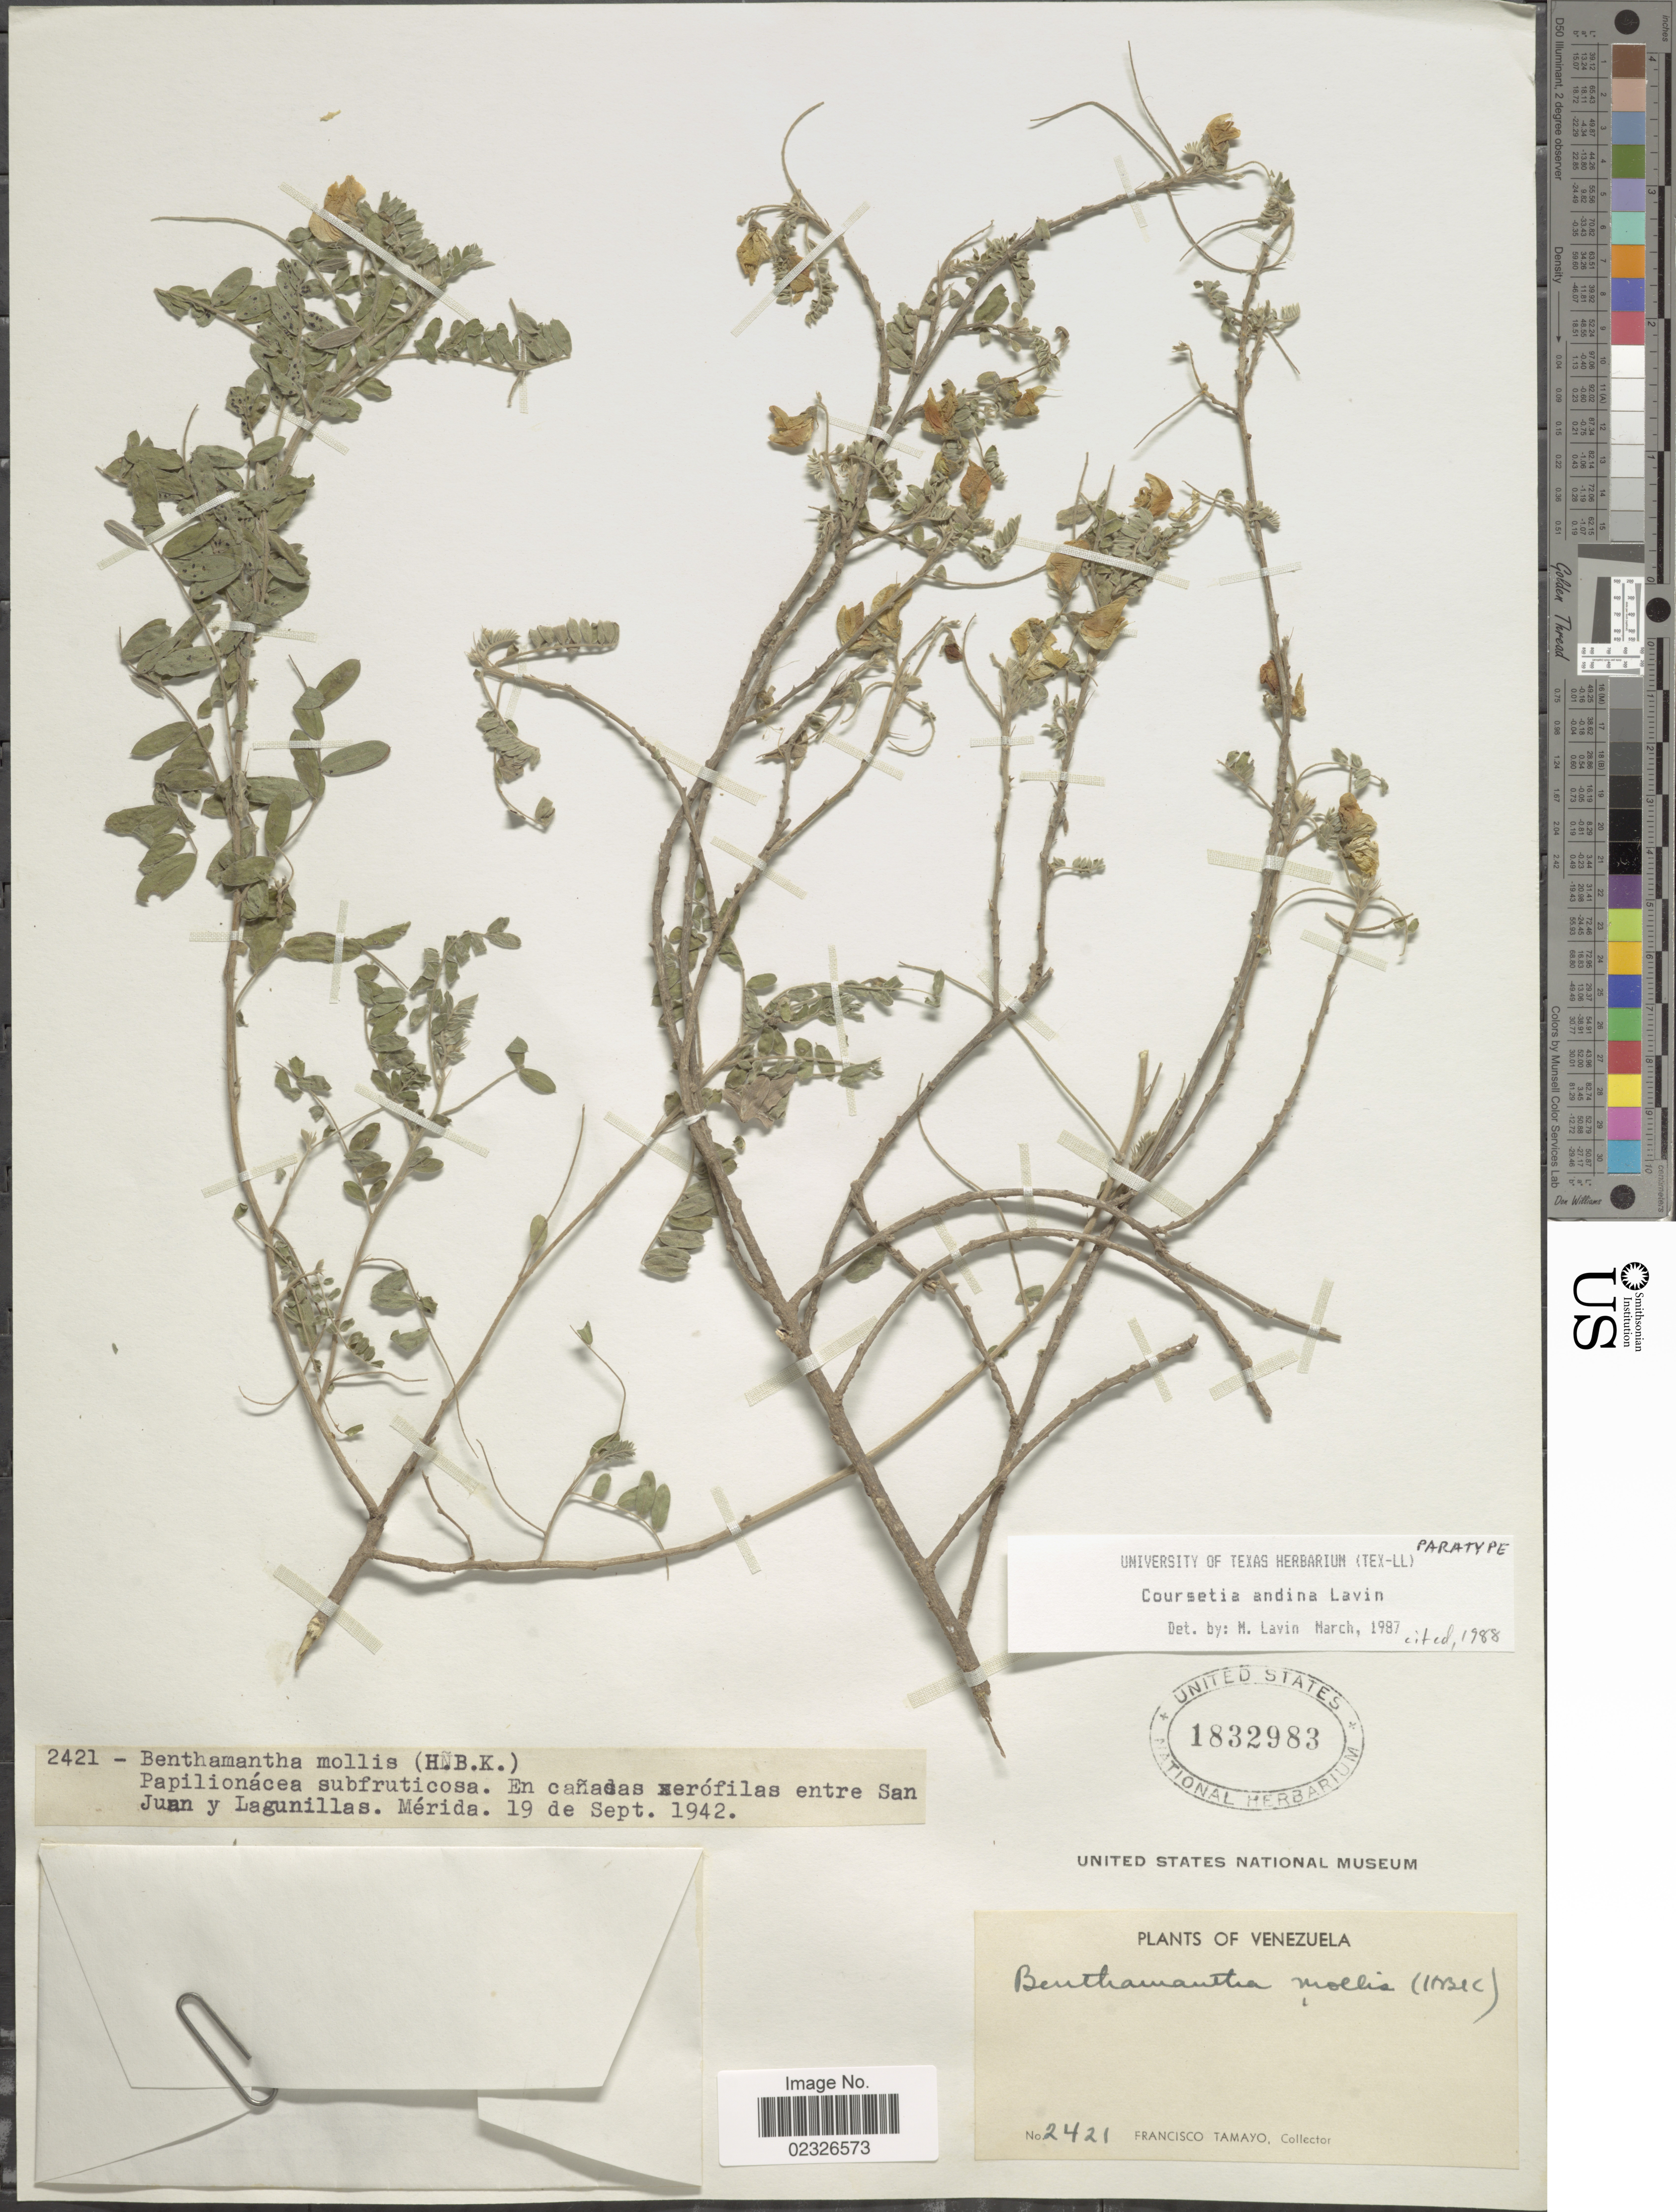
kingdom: Plantae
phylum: Tracheophyta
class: Magnoliopsida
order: Fabales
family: Fabaceae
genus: Coursetia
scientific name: Coursetia andina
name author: Lavin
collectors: F. Tamayo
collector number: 2421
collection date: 1942-09-19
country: Venezuela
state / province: Mérida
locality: En canadas xerofilas entre San Juan y Lagunillas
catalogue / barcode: US 1832983